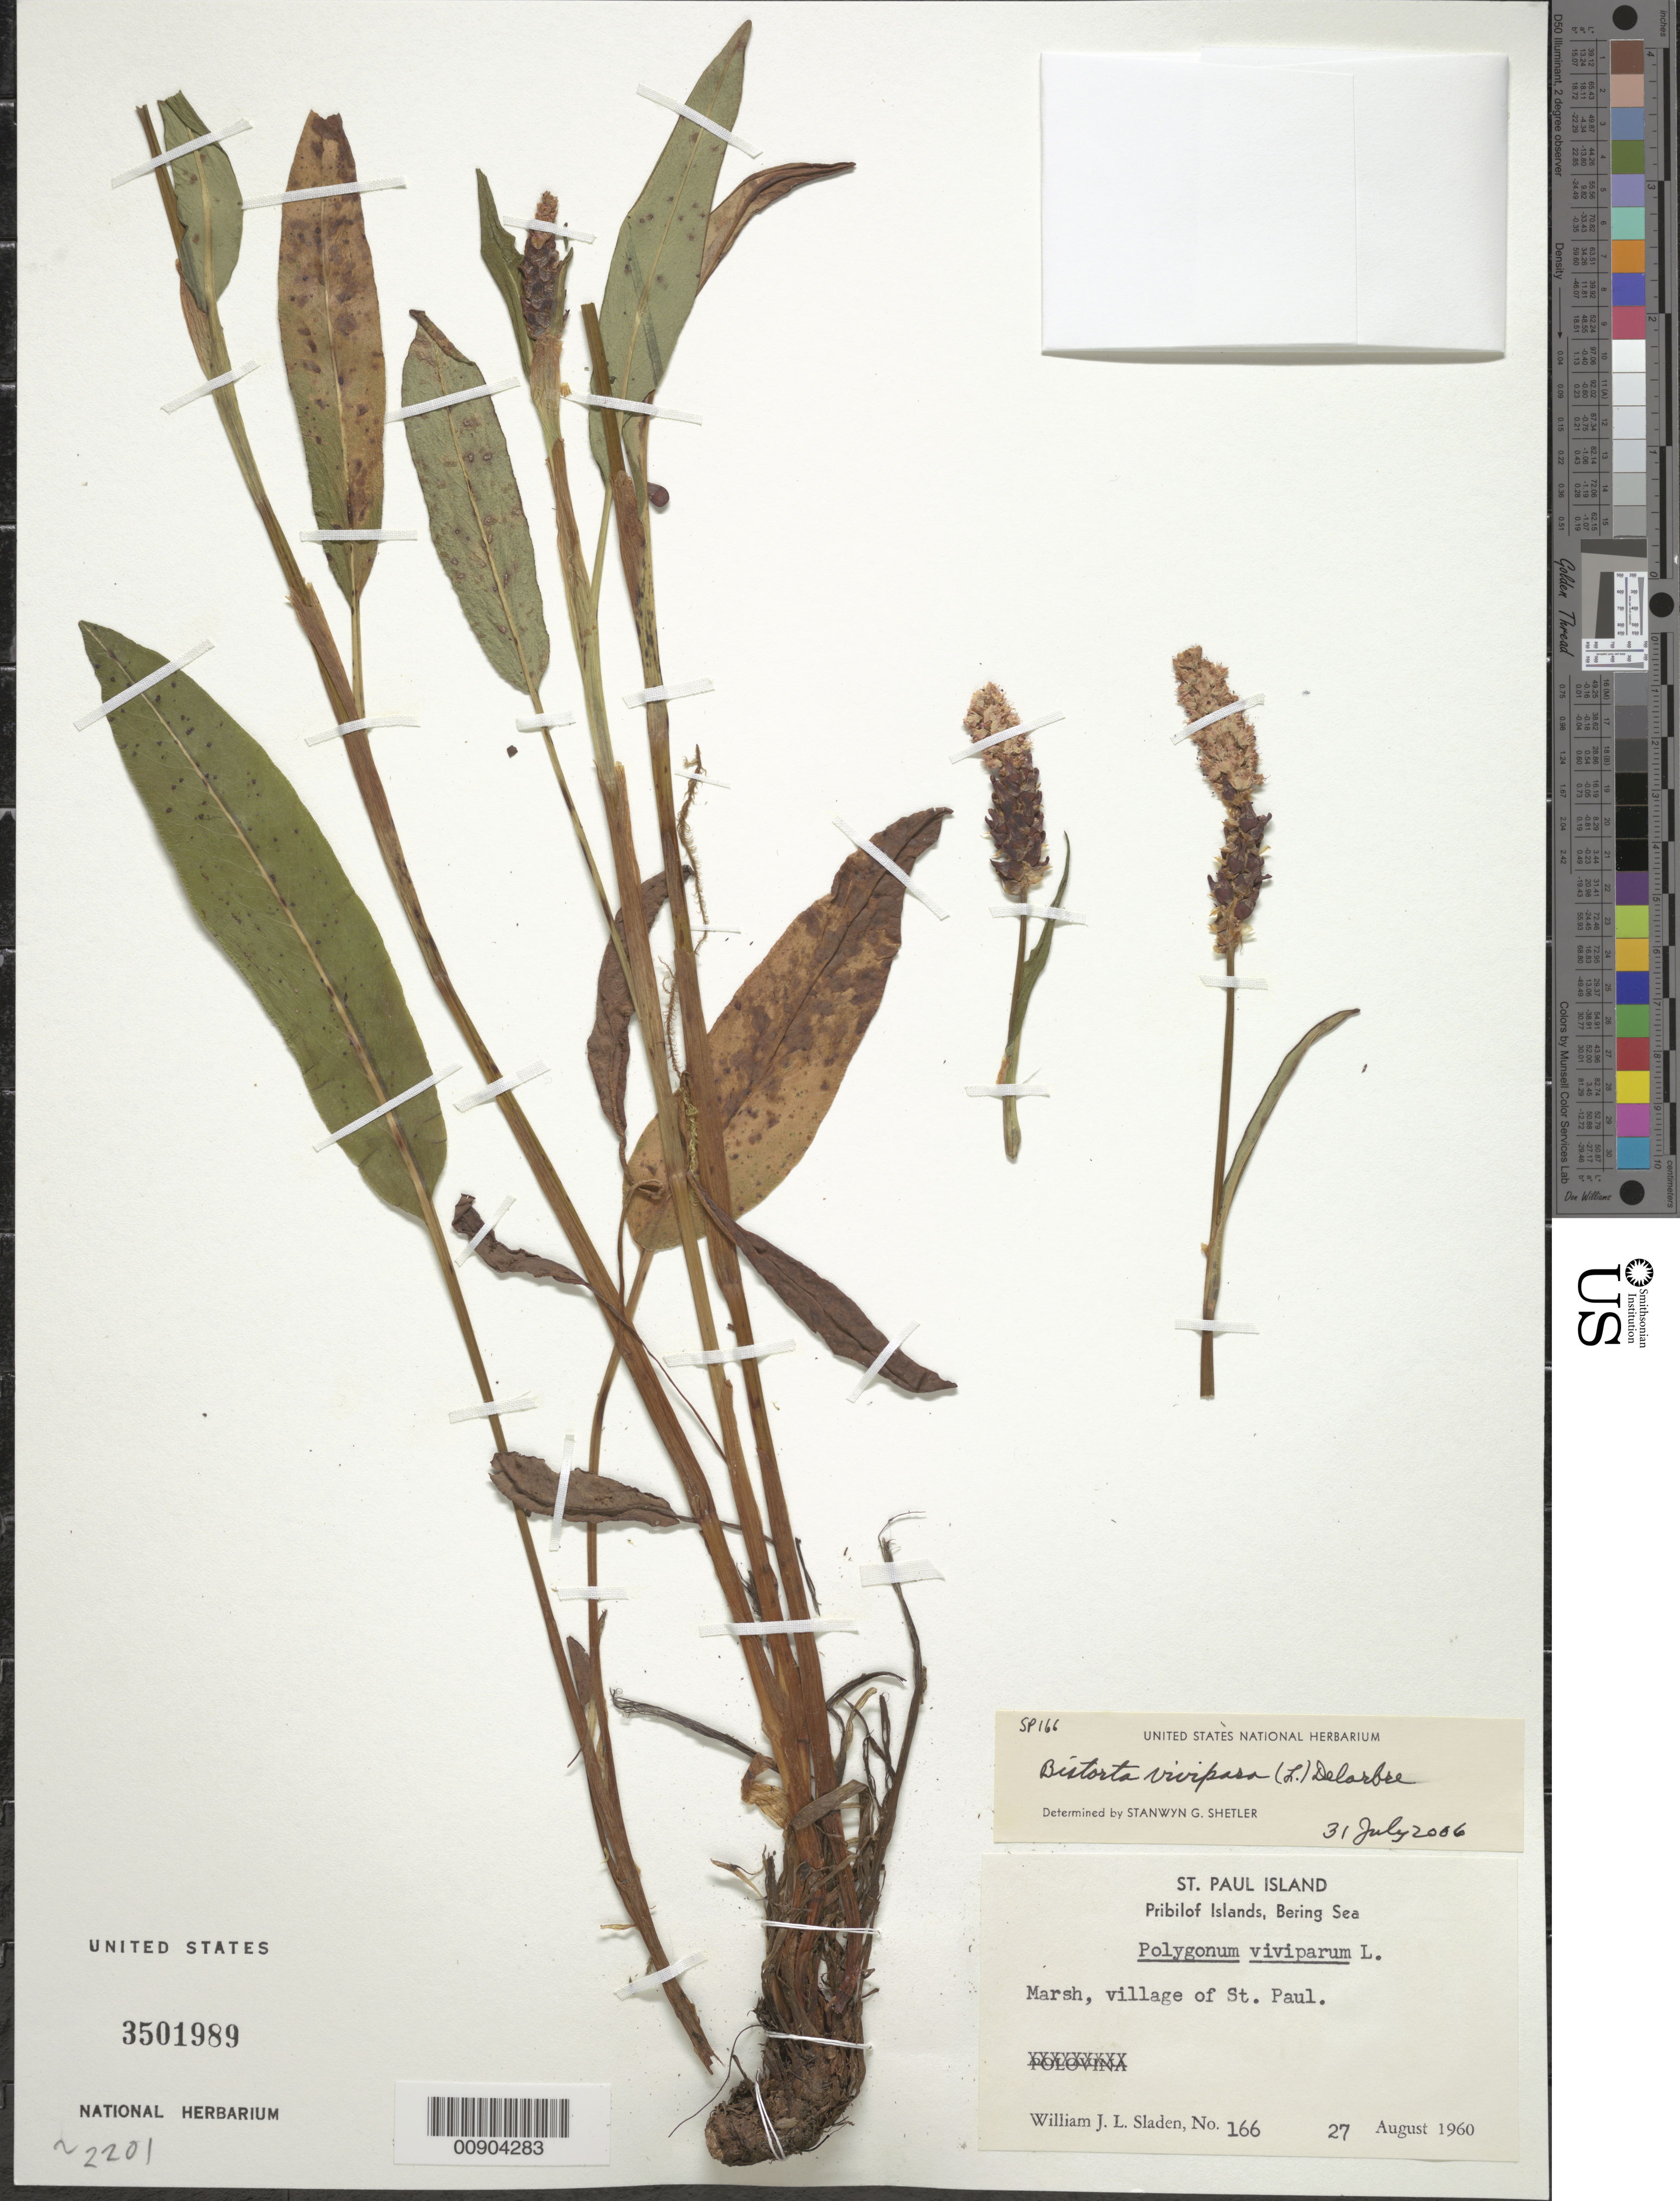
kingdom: Plantae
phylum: Tracheophyta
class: Magnoliopsida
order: Caryophyllales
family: Polygonaceae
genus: Bistorta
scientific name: Bistorta vivipara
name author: (L.) Delarbre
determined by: Shetler, Stanwyn G., (US), NMNH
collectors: W. Sladen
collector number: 166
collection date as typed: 27 Aug 1960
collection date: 1960-08-27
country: United States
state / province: Alaska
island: St. Paul Island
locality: Village of St. Paul., Bering Sea, Pribilof Islands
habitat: Marsh.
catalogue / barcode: US 3501989